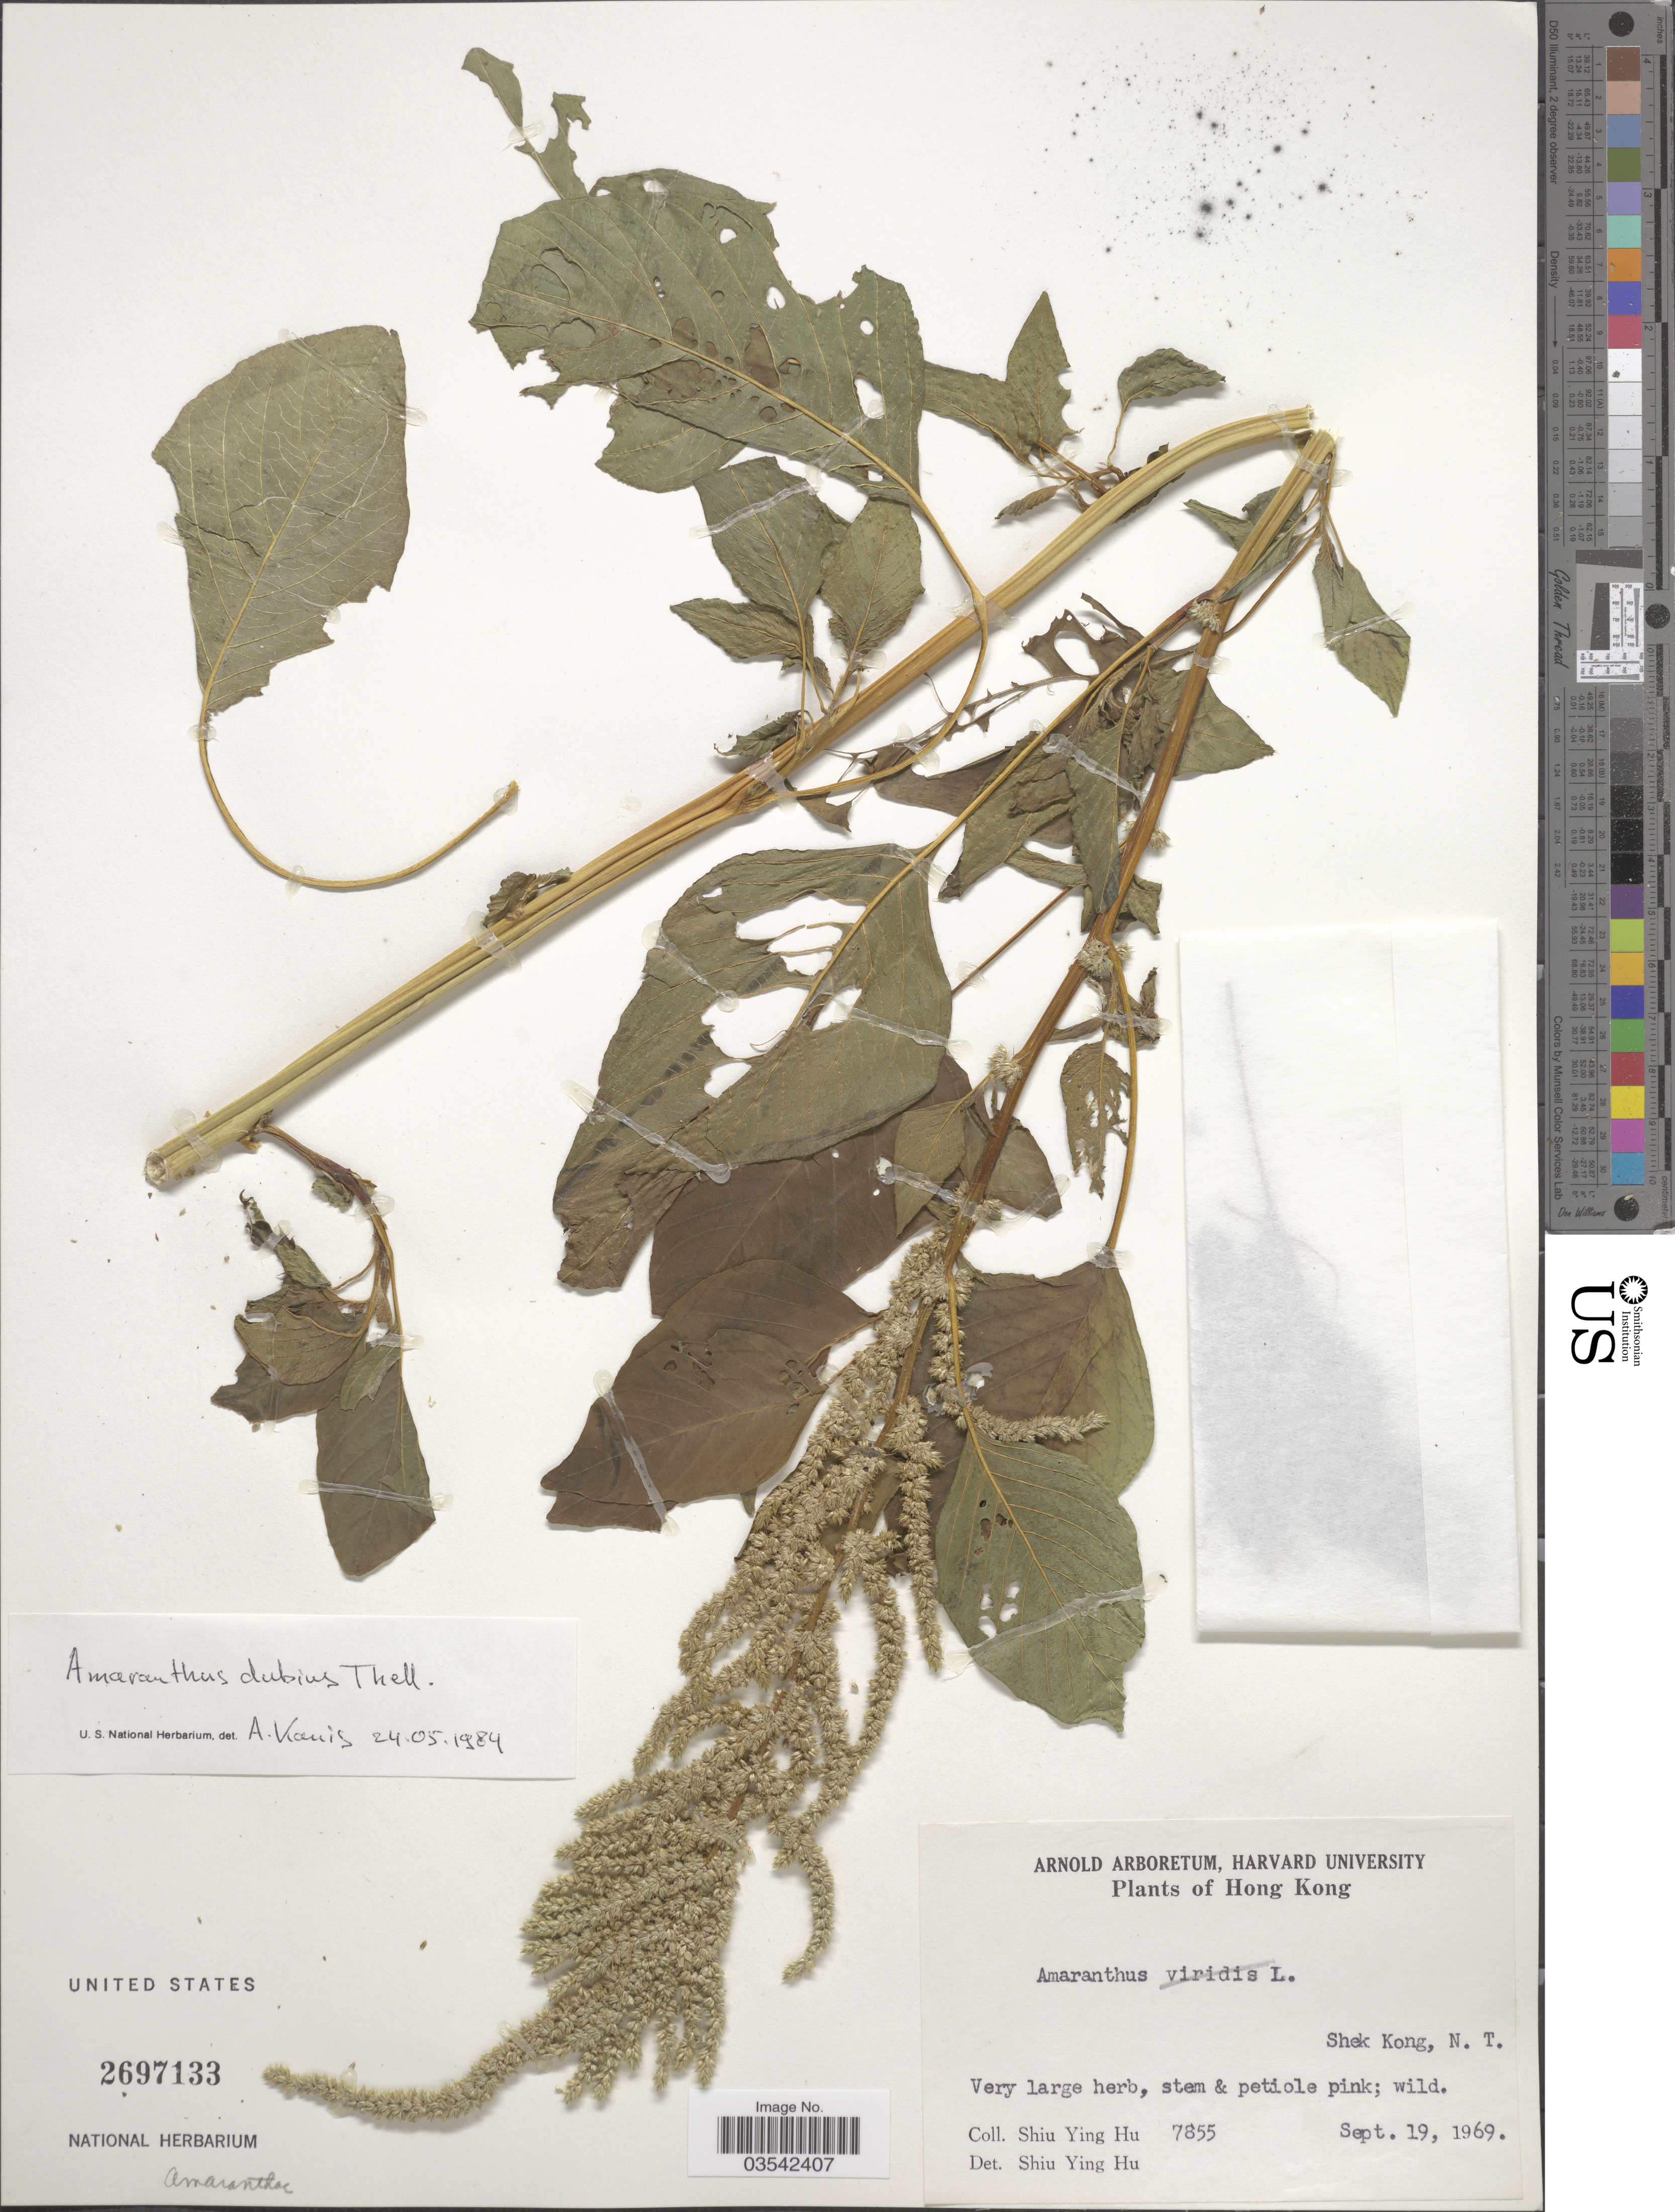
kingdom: Plantae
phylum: Tracheophyta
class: Magnoliopsida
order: Caryophyllales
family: Amaranthaceae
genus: Amaranthus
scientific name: Amaranthus dubius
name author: Mart. ex Thell.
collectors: S. Y. Hu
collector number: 7855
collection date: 1969-09-19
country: China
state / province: Hong Kong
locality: Shek Kong, N. T.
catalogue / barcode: US 2697133